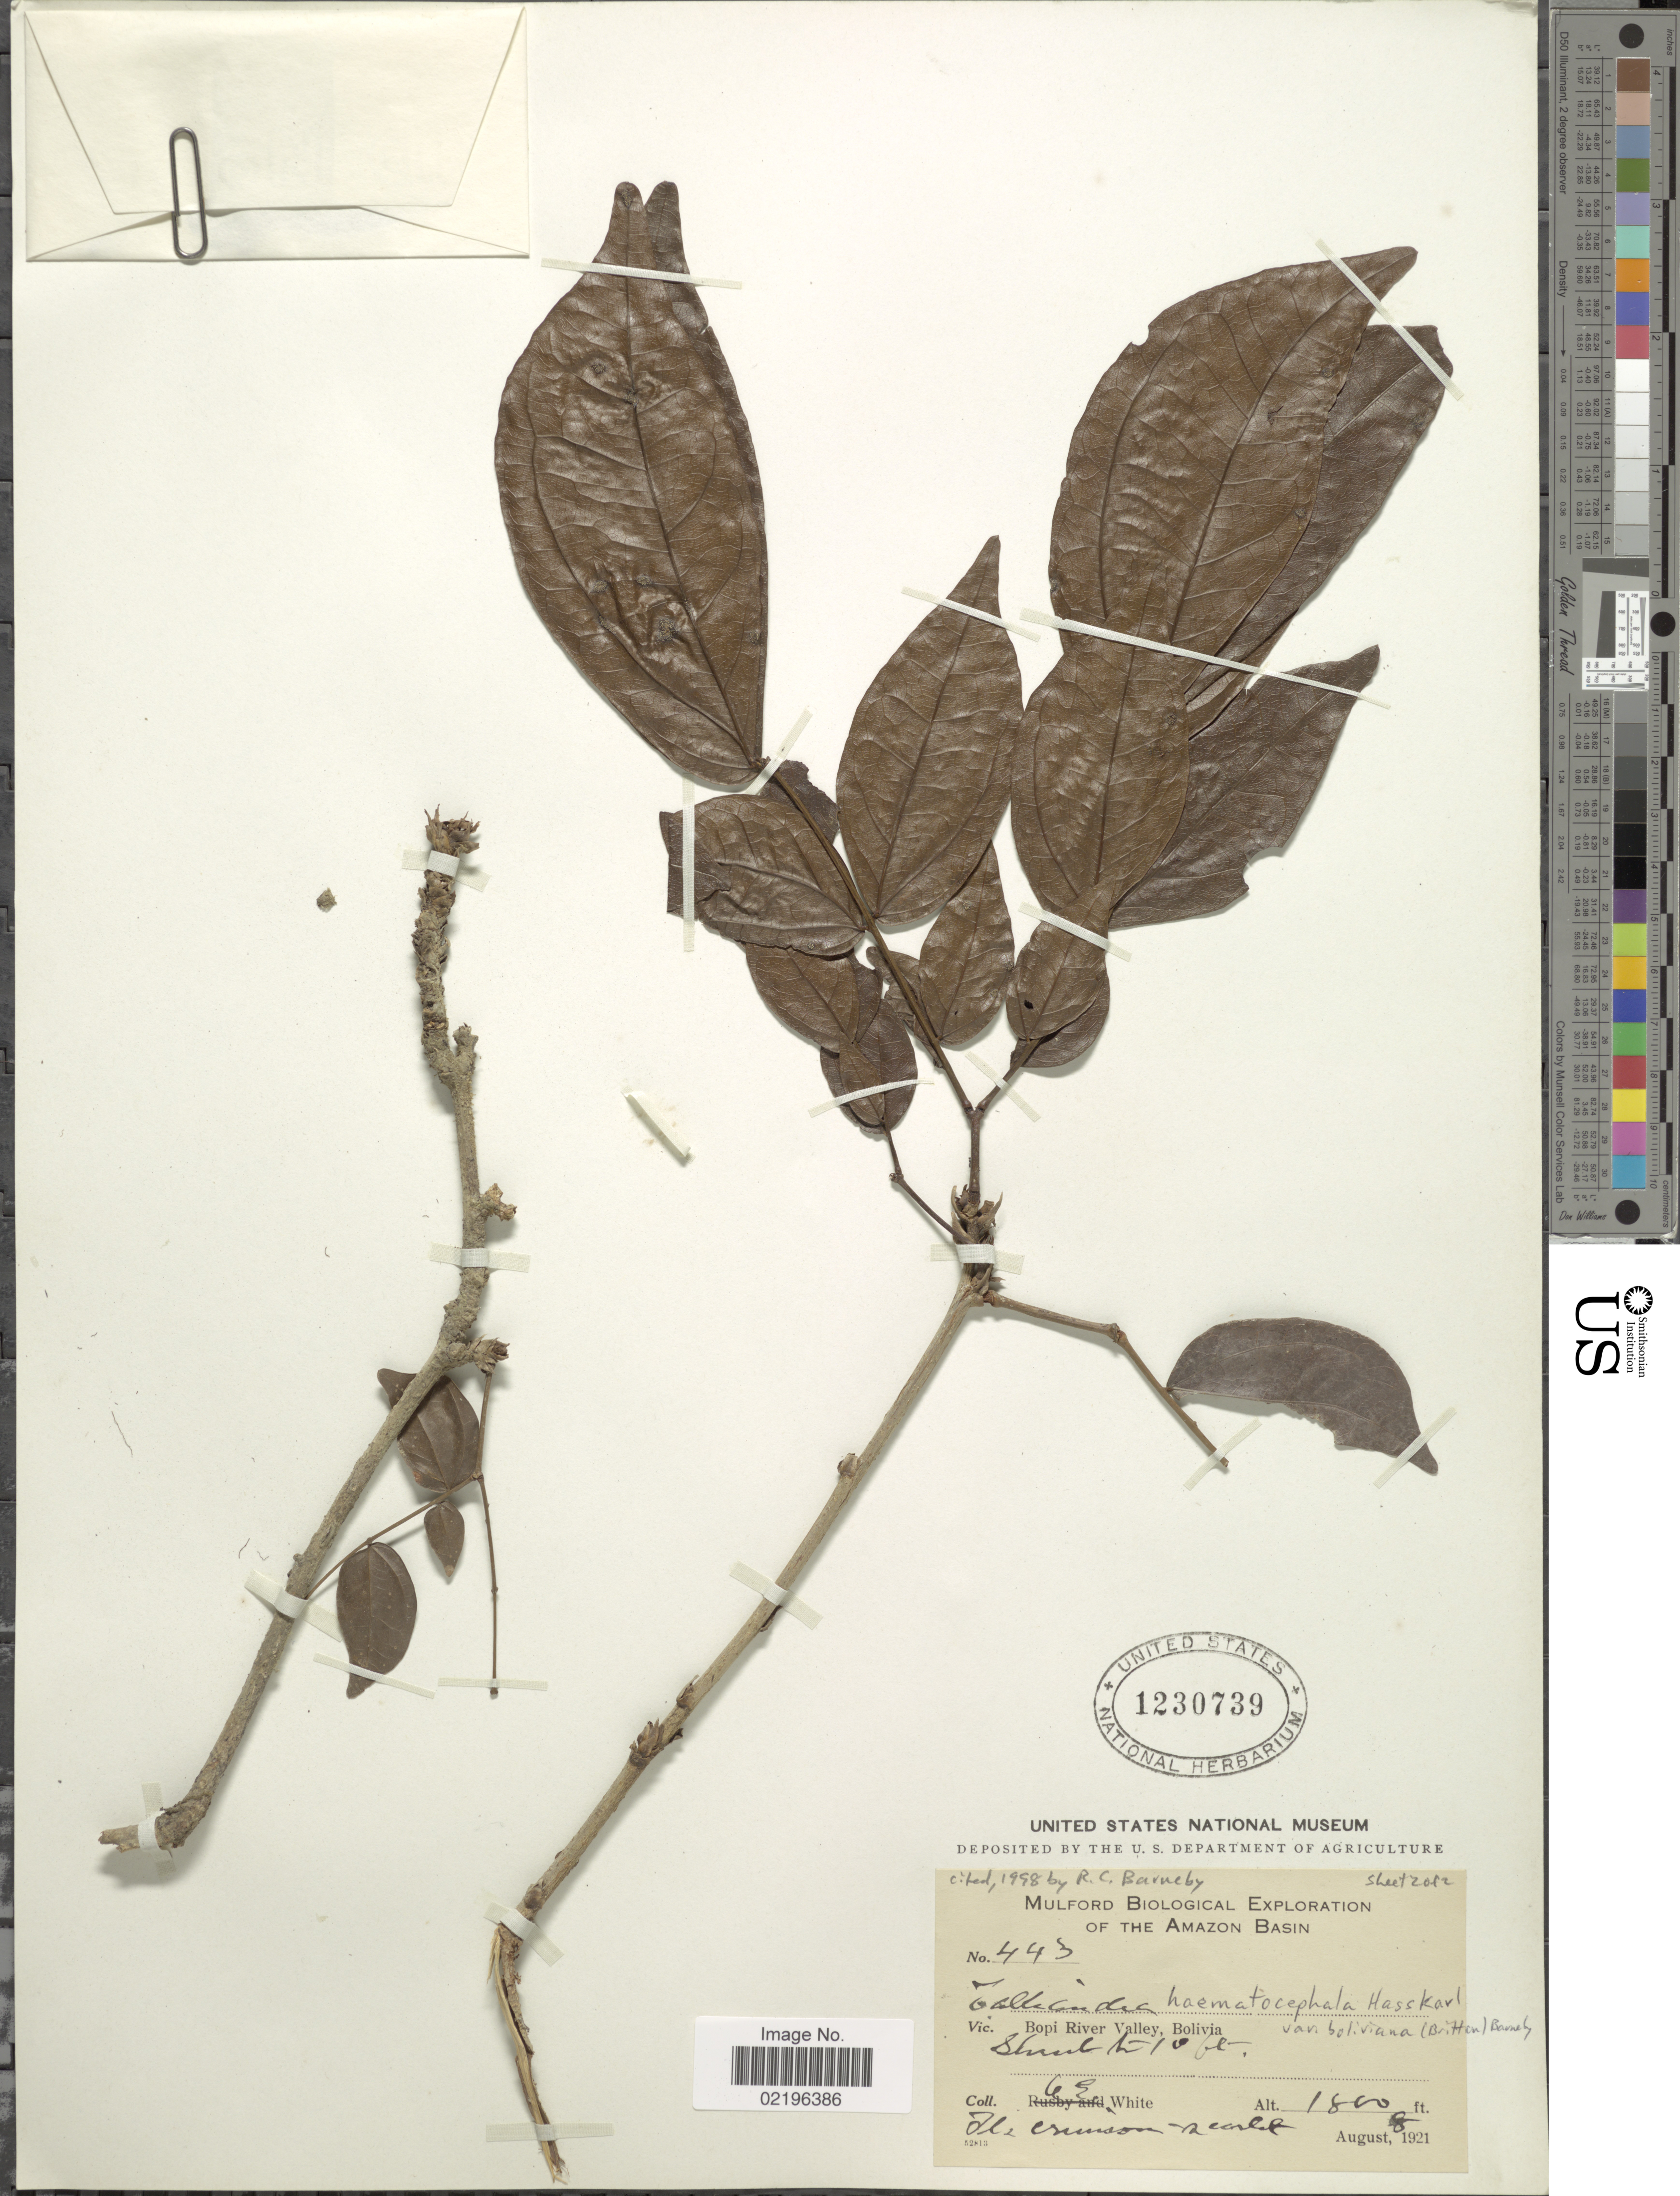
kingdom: Plantae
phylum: Tracheophyta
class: Magnoliopsida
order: Fabales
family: Fabaceae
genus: Calliandra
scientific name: Calliandra haematocephala var. boliviana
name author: (Britton) Barneby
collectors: O. E. White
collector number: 443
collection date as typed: August 8, 1921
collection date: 1921-08-08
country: Bolivia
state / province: La Paz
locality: Bopi River Valley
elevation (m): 549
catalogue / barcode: US 1230739